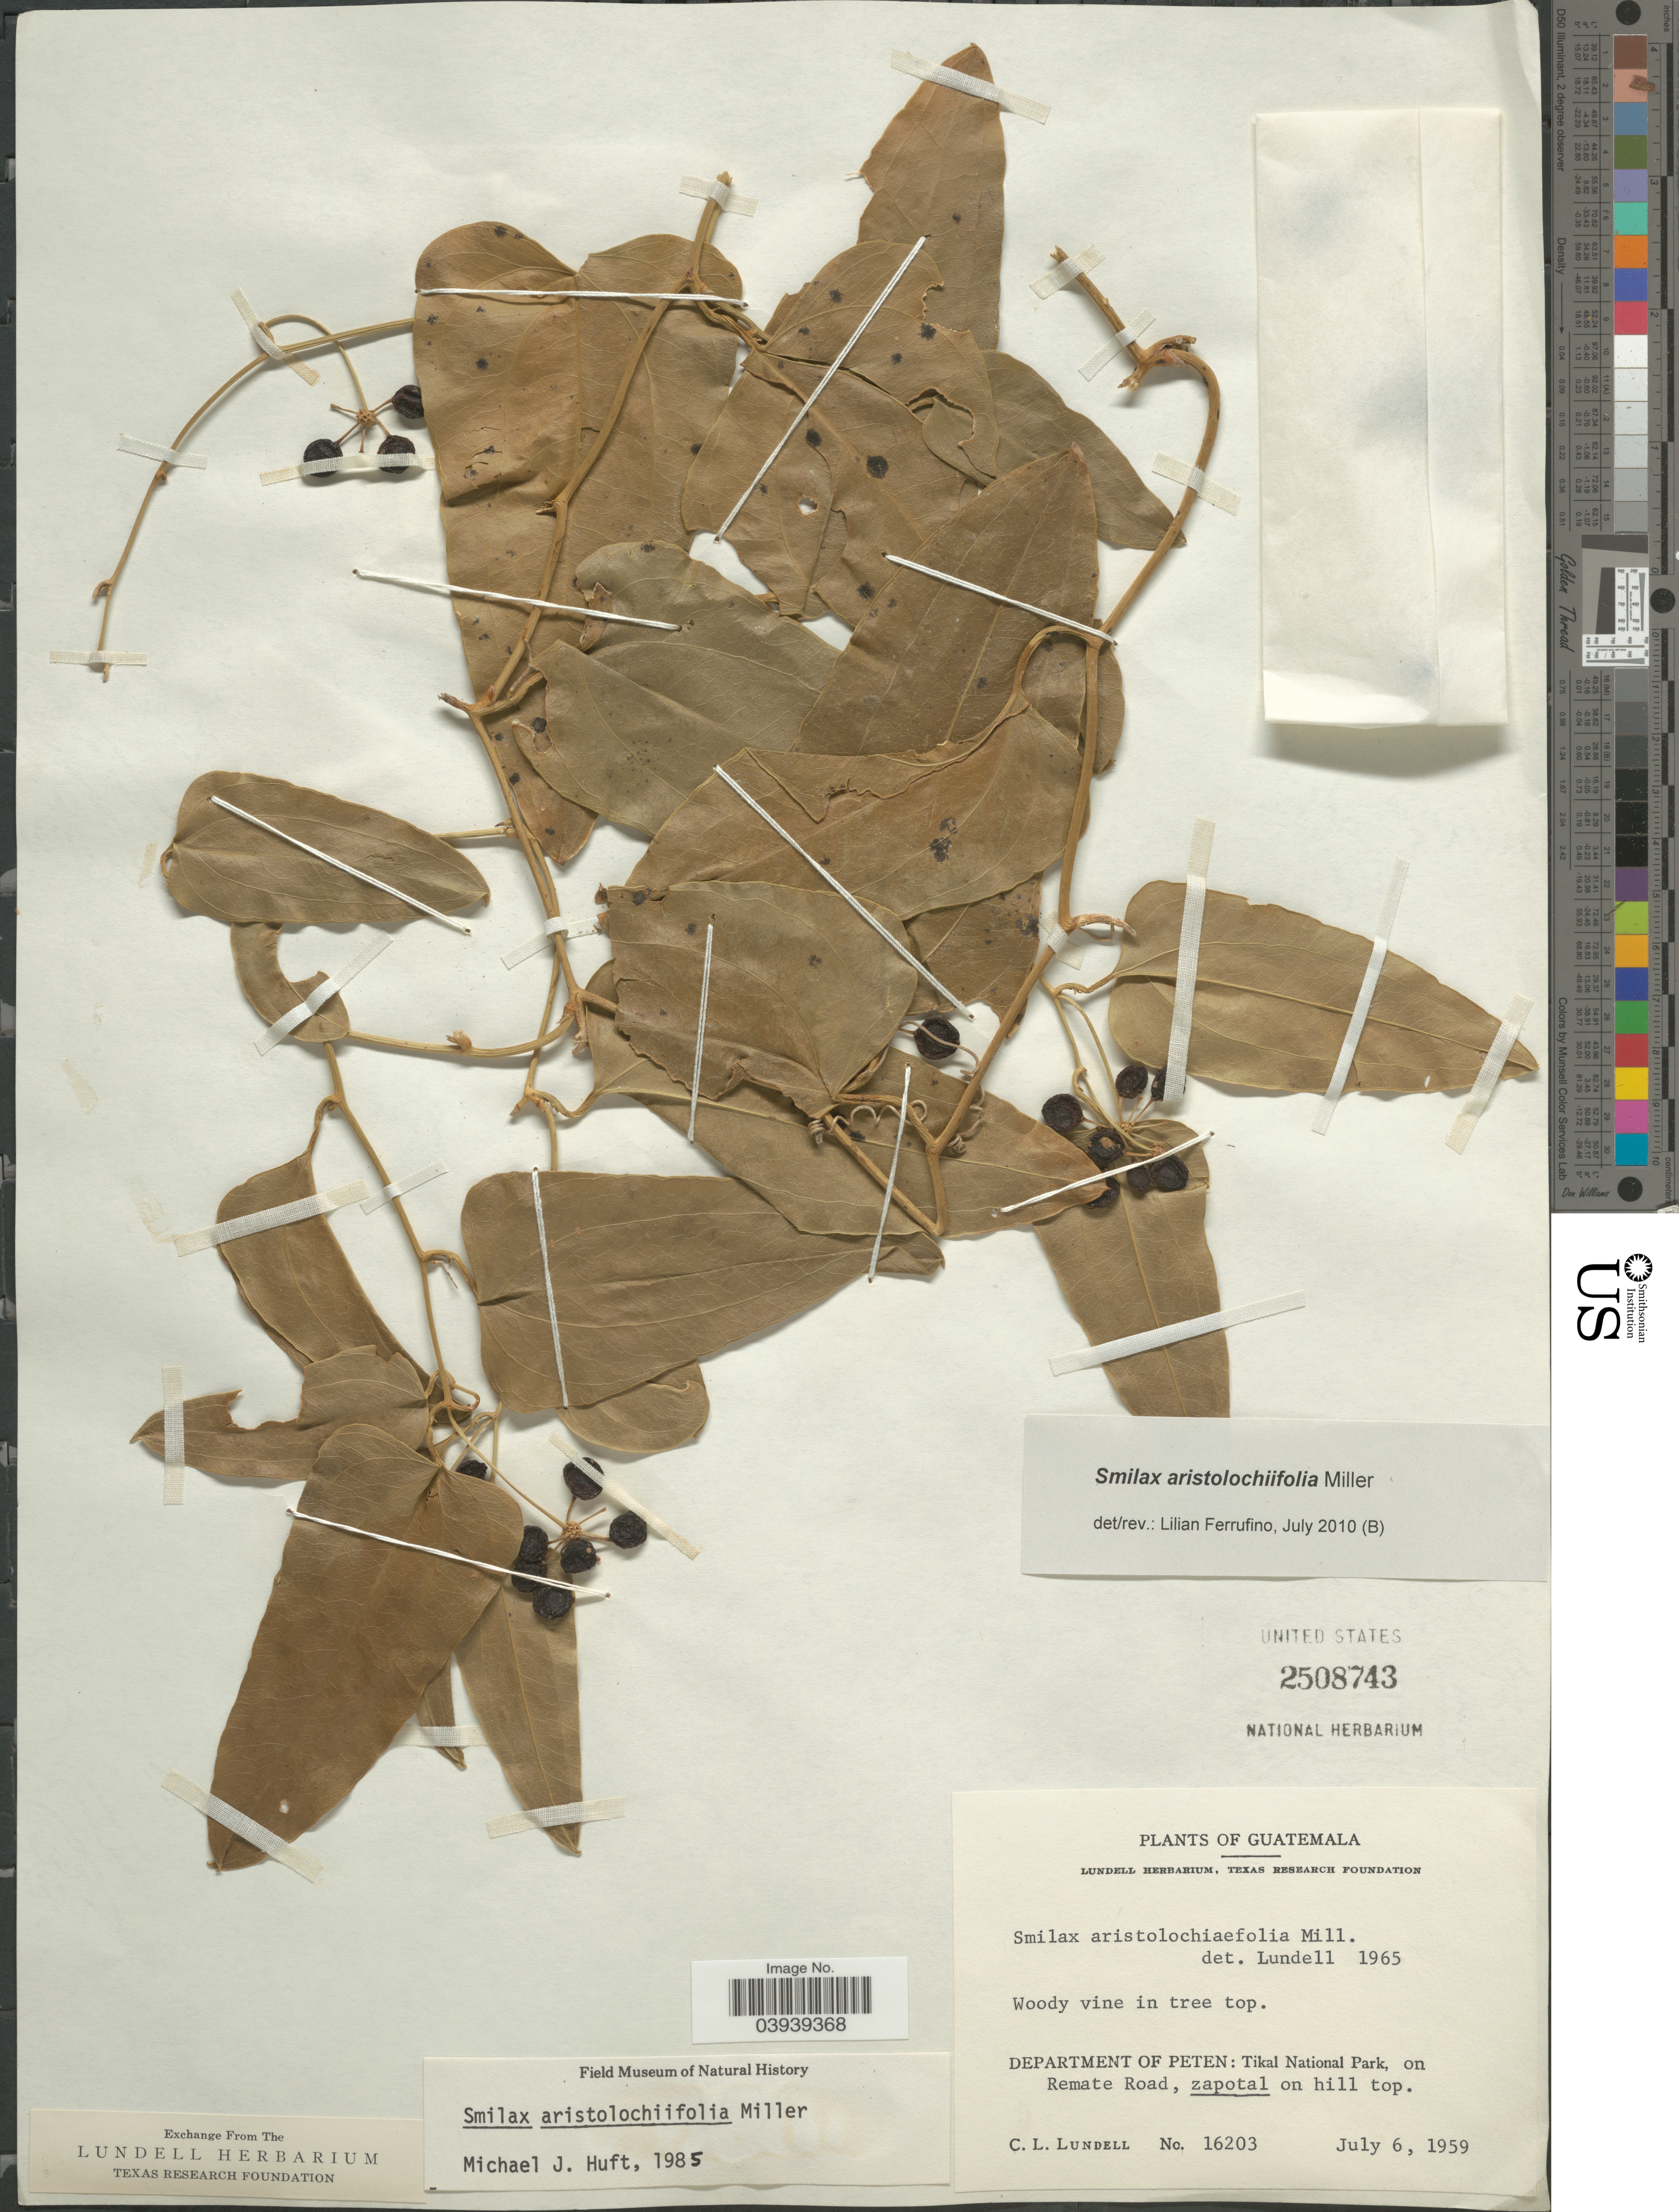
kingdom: Plantae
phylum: Tracheophyta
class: Liliopsida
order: Liliales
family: Smilacaceae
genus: Smilax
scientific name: Smilax aristolochiifolia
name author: Mill.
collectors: C. L. Lundell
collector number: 16203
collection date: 1959-07-06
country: Guatemala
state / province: El Peten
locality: Department of Peten: Tikal National Park, on Remate Road.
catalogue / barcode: US 2508743